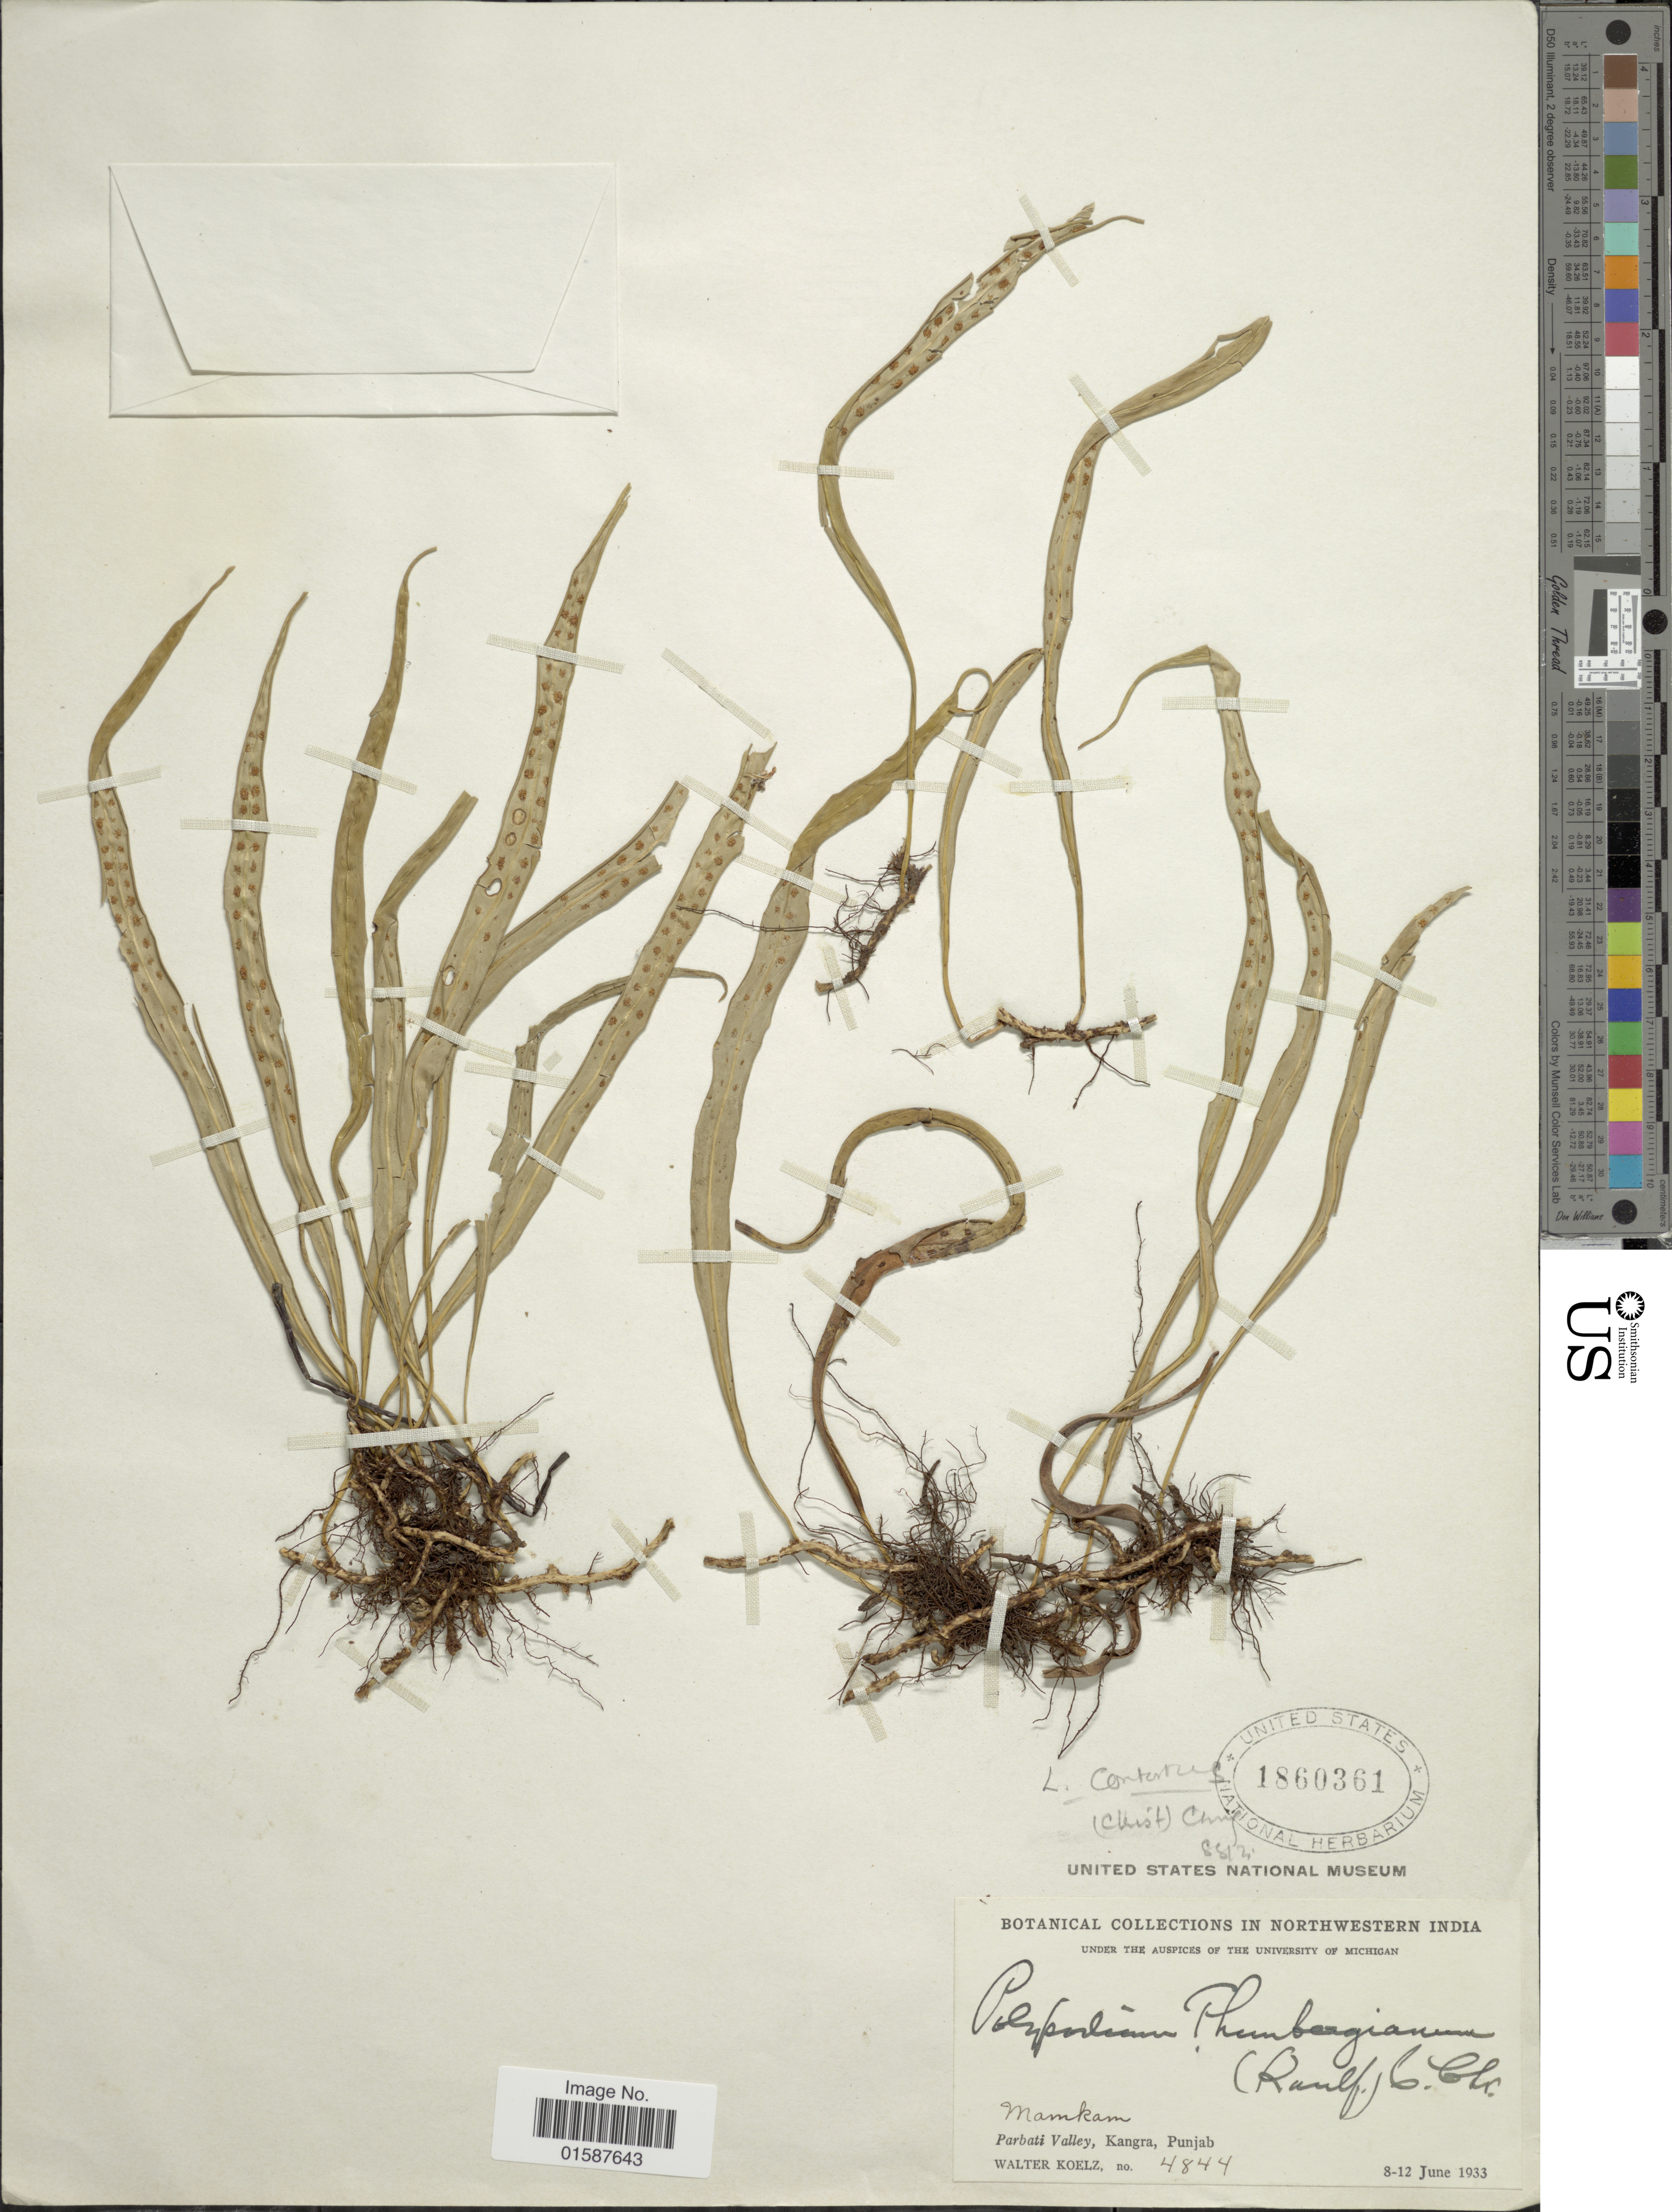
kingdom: Plantae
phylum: Tracheophyta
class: Polypodiopsida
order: Polypodiales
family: Polypodiaceae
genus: Lepisorus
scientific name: Lepisorus contortus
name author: (Christ) Ching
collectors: W. N. Koelz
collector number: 4844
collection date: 1933-06-08/1933-06-12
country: India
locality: Northwestern India, Parbati Valley, Kangra, Punjab, Mamkam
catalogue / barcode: US 1860361